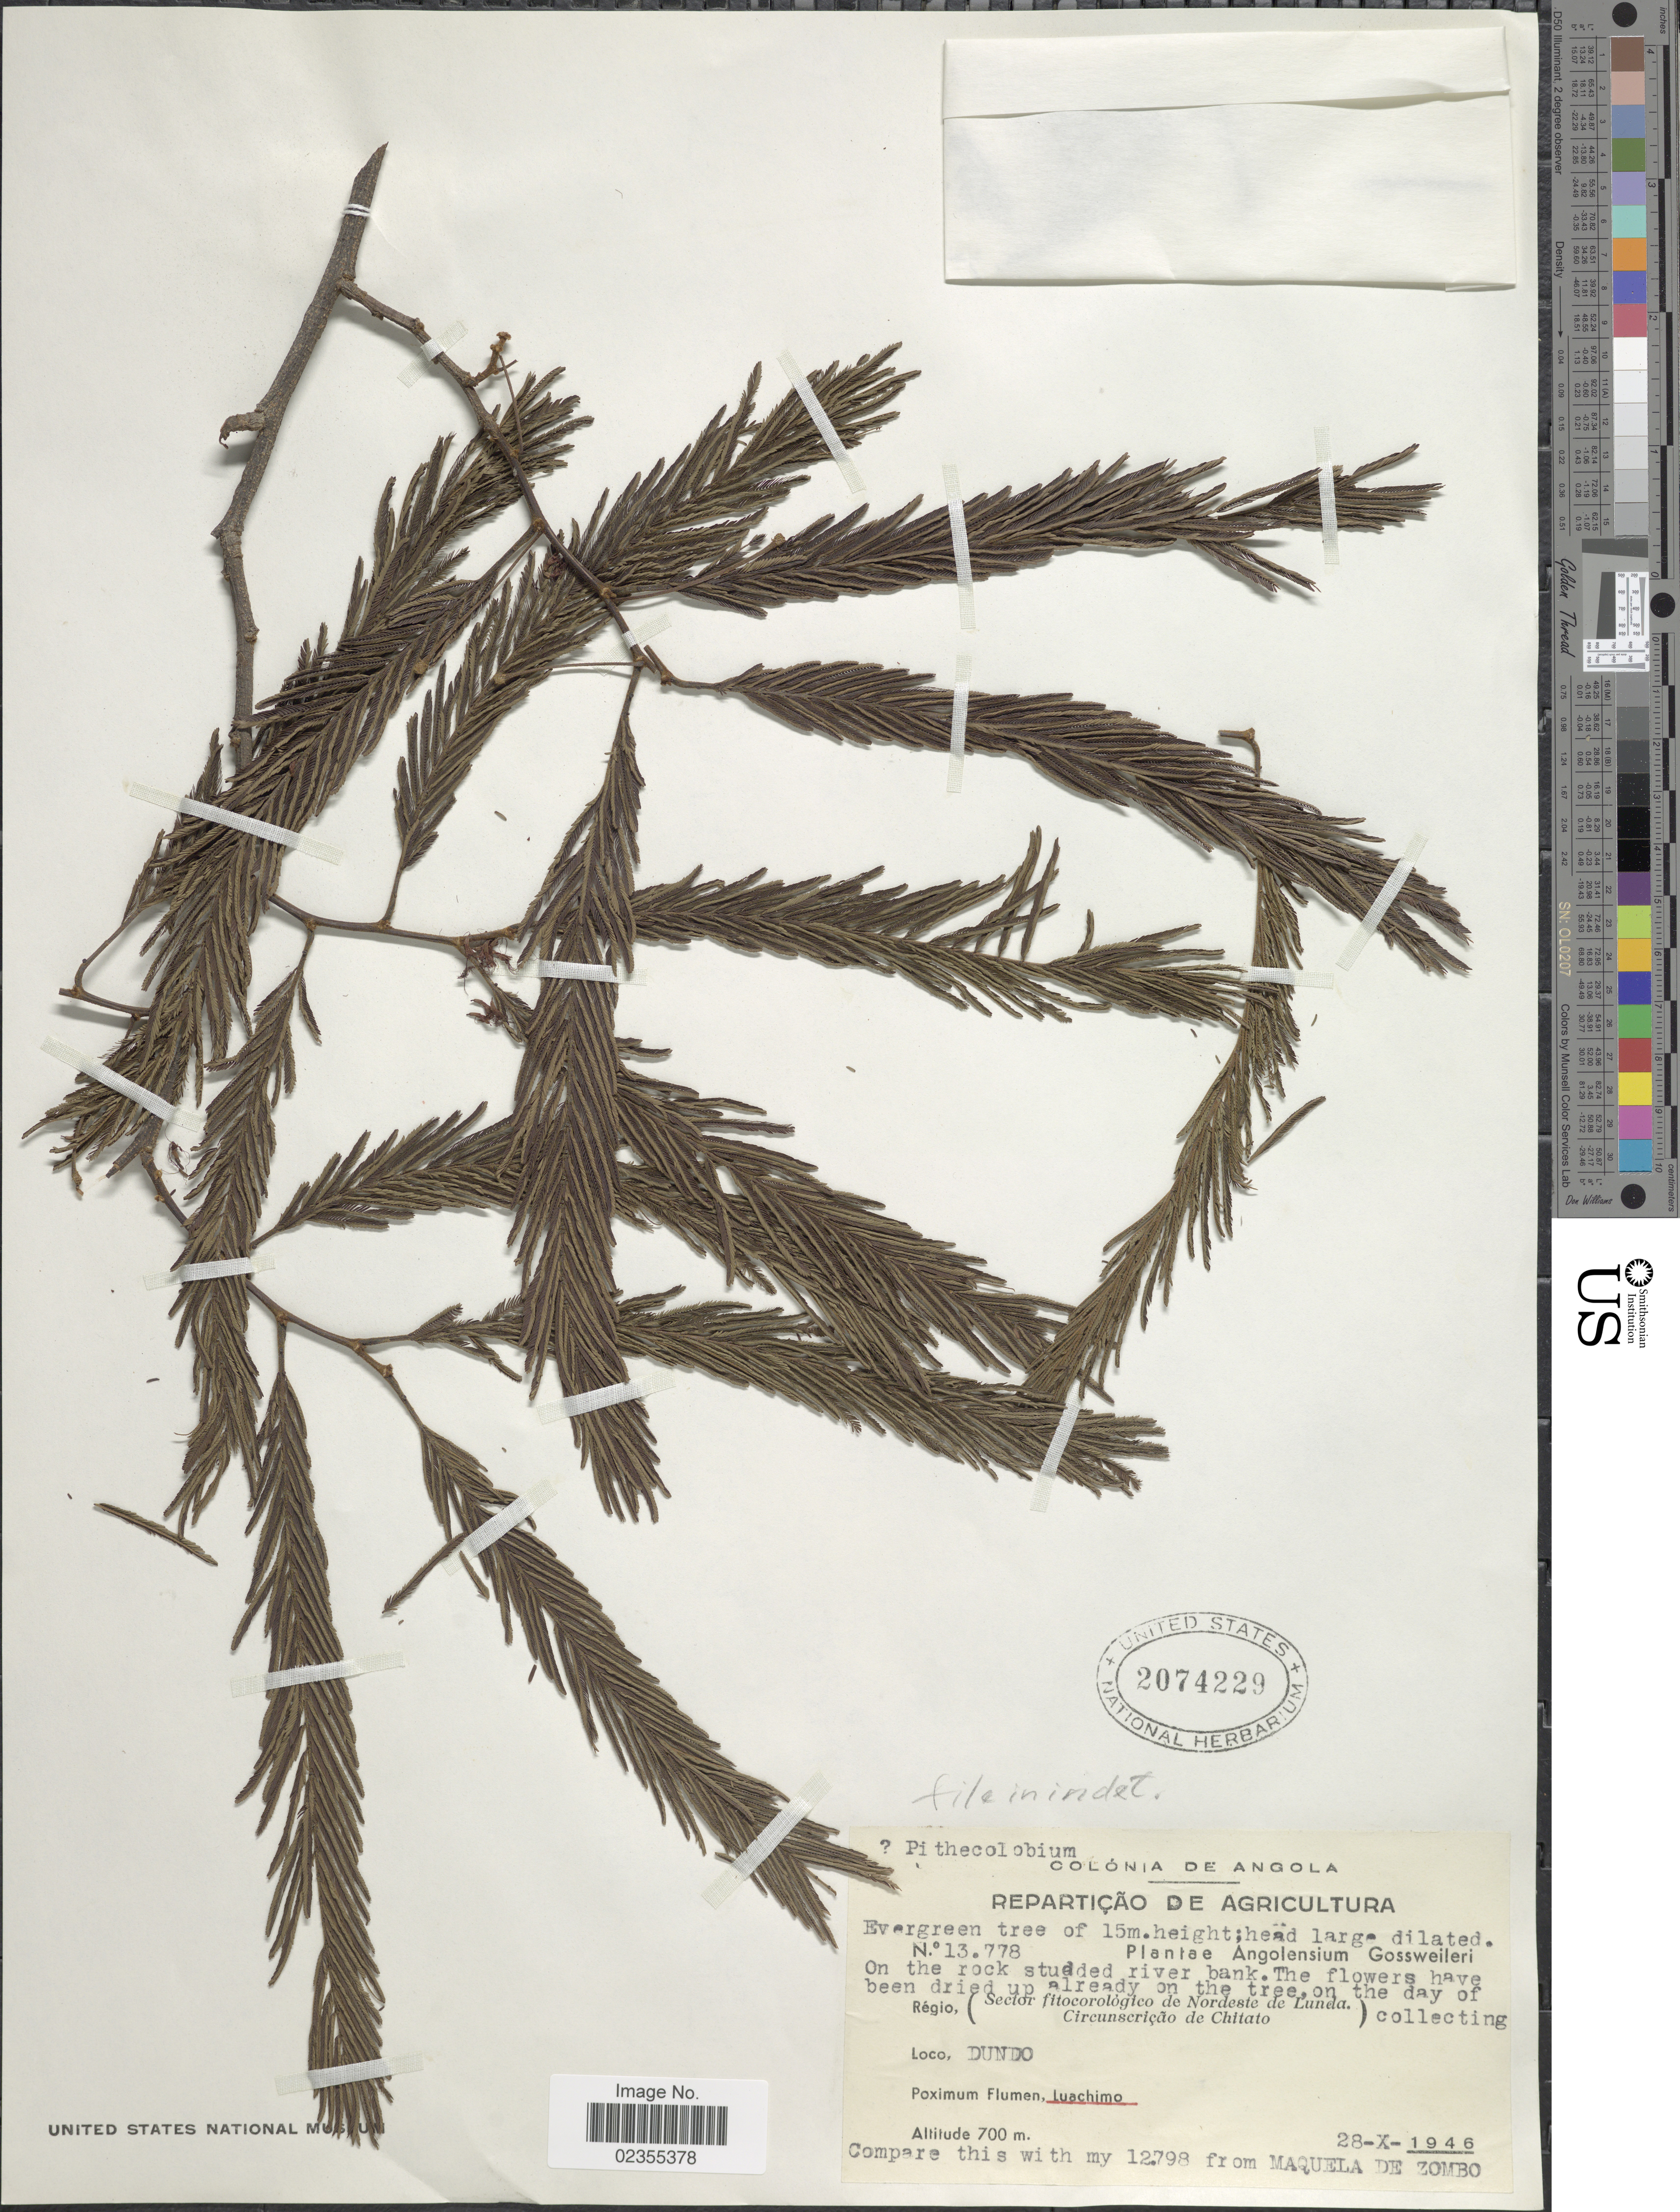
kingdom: Plantae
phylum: Tracheophyta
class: Magnoliopsida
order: Fabales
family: Fabaceae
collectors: -. Gossweiler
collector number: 13778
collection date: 1946-10-28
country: Angola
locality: On the rock studded river bank. Régio, (Sector fitocorológico de Nordeste de Lunda. Circunscrição de Chitato), Dundo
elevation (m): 700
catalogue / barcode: US 2074229